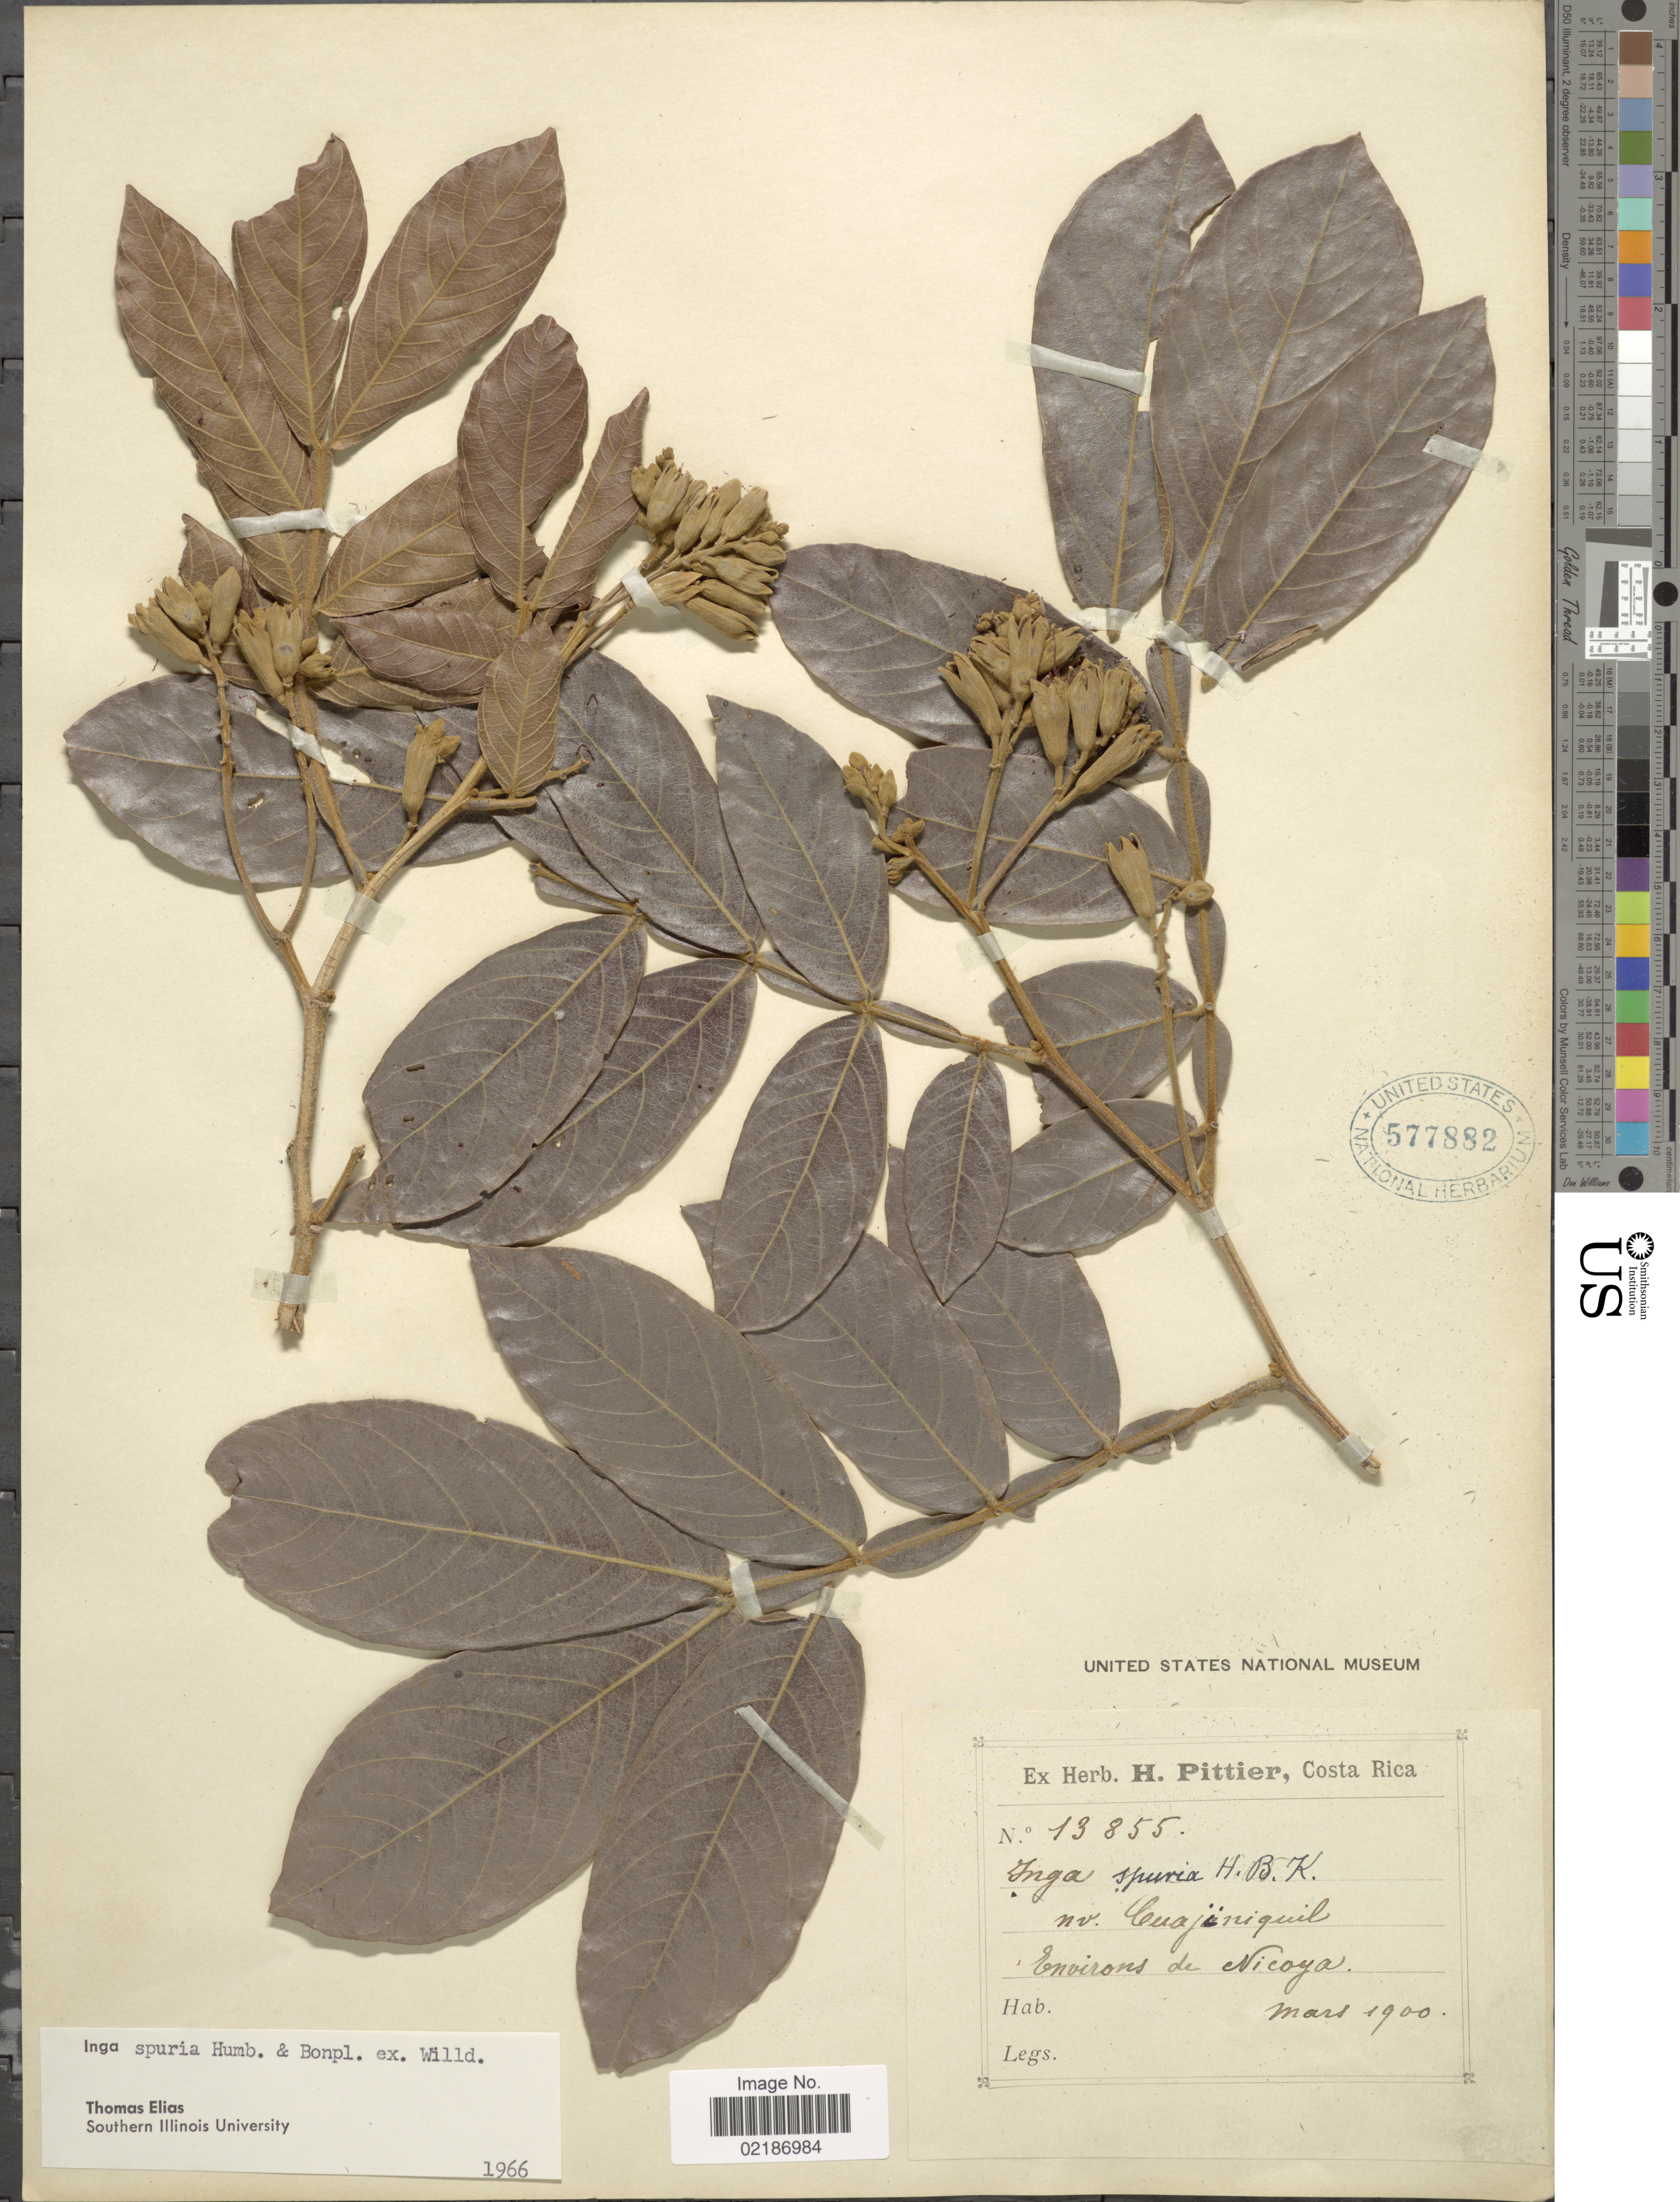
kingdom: Plantae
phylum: Tracheophyta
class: Magnoliopsida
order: Fabales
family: Fabaceae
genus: Inga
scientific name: Inga vera subsp. vera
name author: Willd.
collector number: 13855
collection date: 1900-03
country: Costa Rica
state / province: Guanacaste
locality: Envrions de Nicoya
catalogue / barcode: US 577882